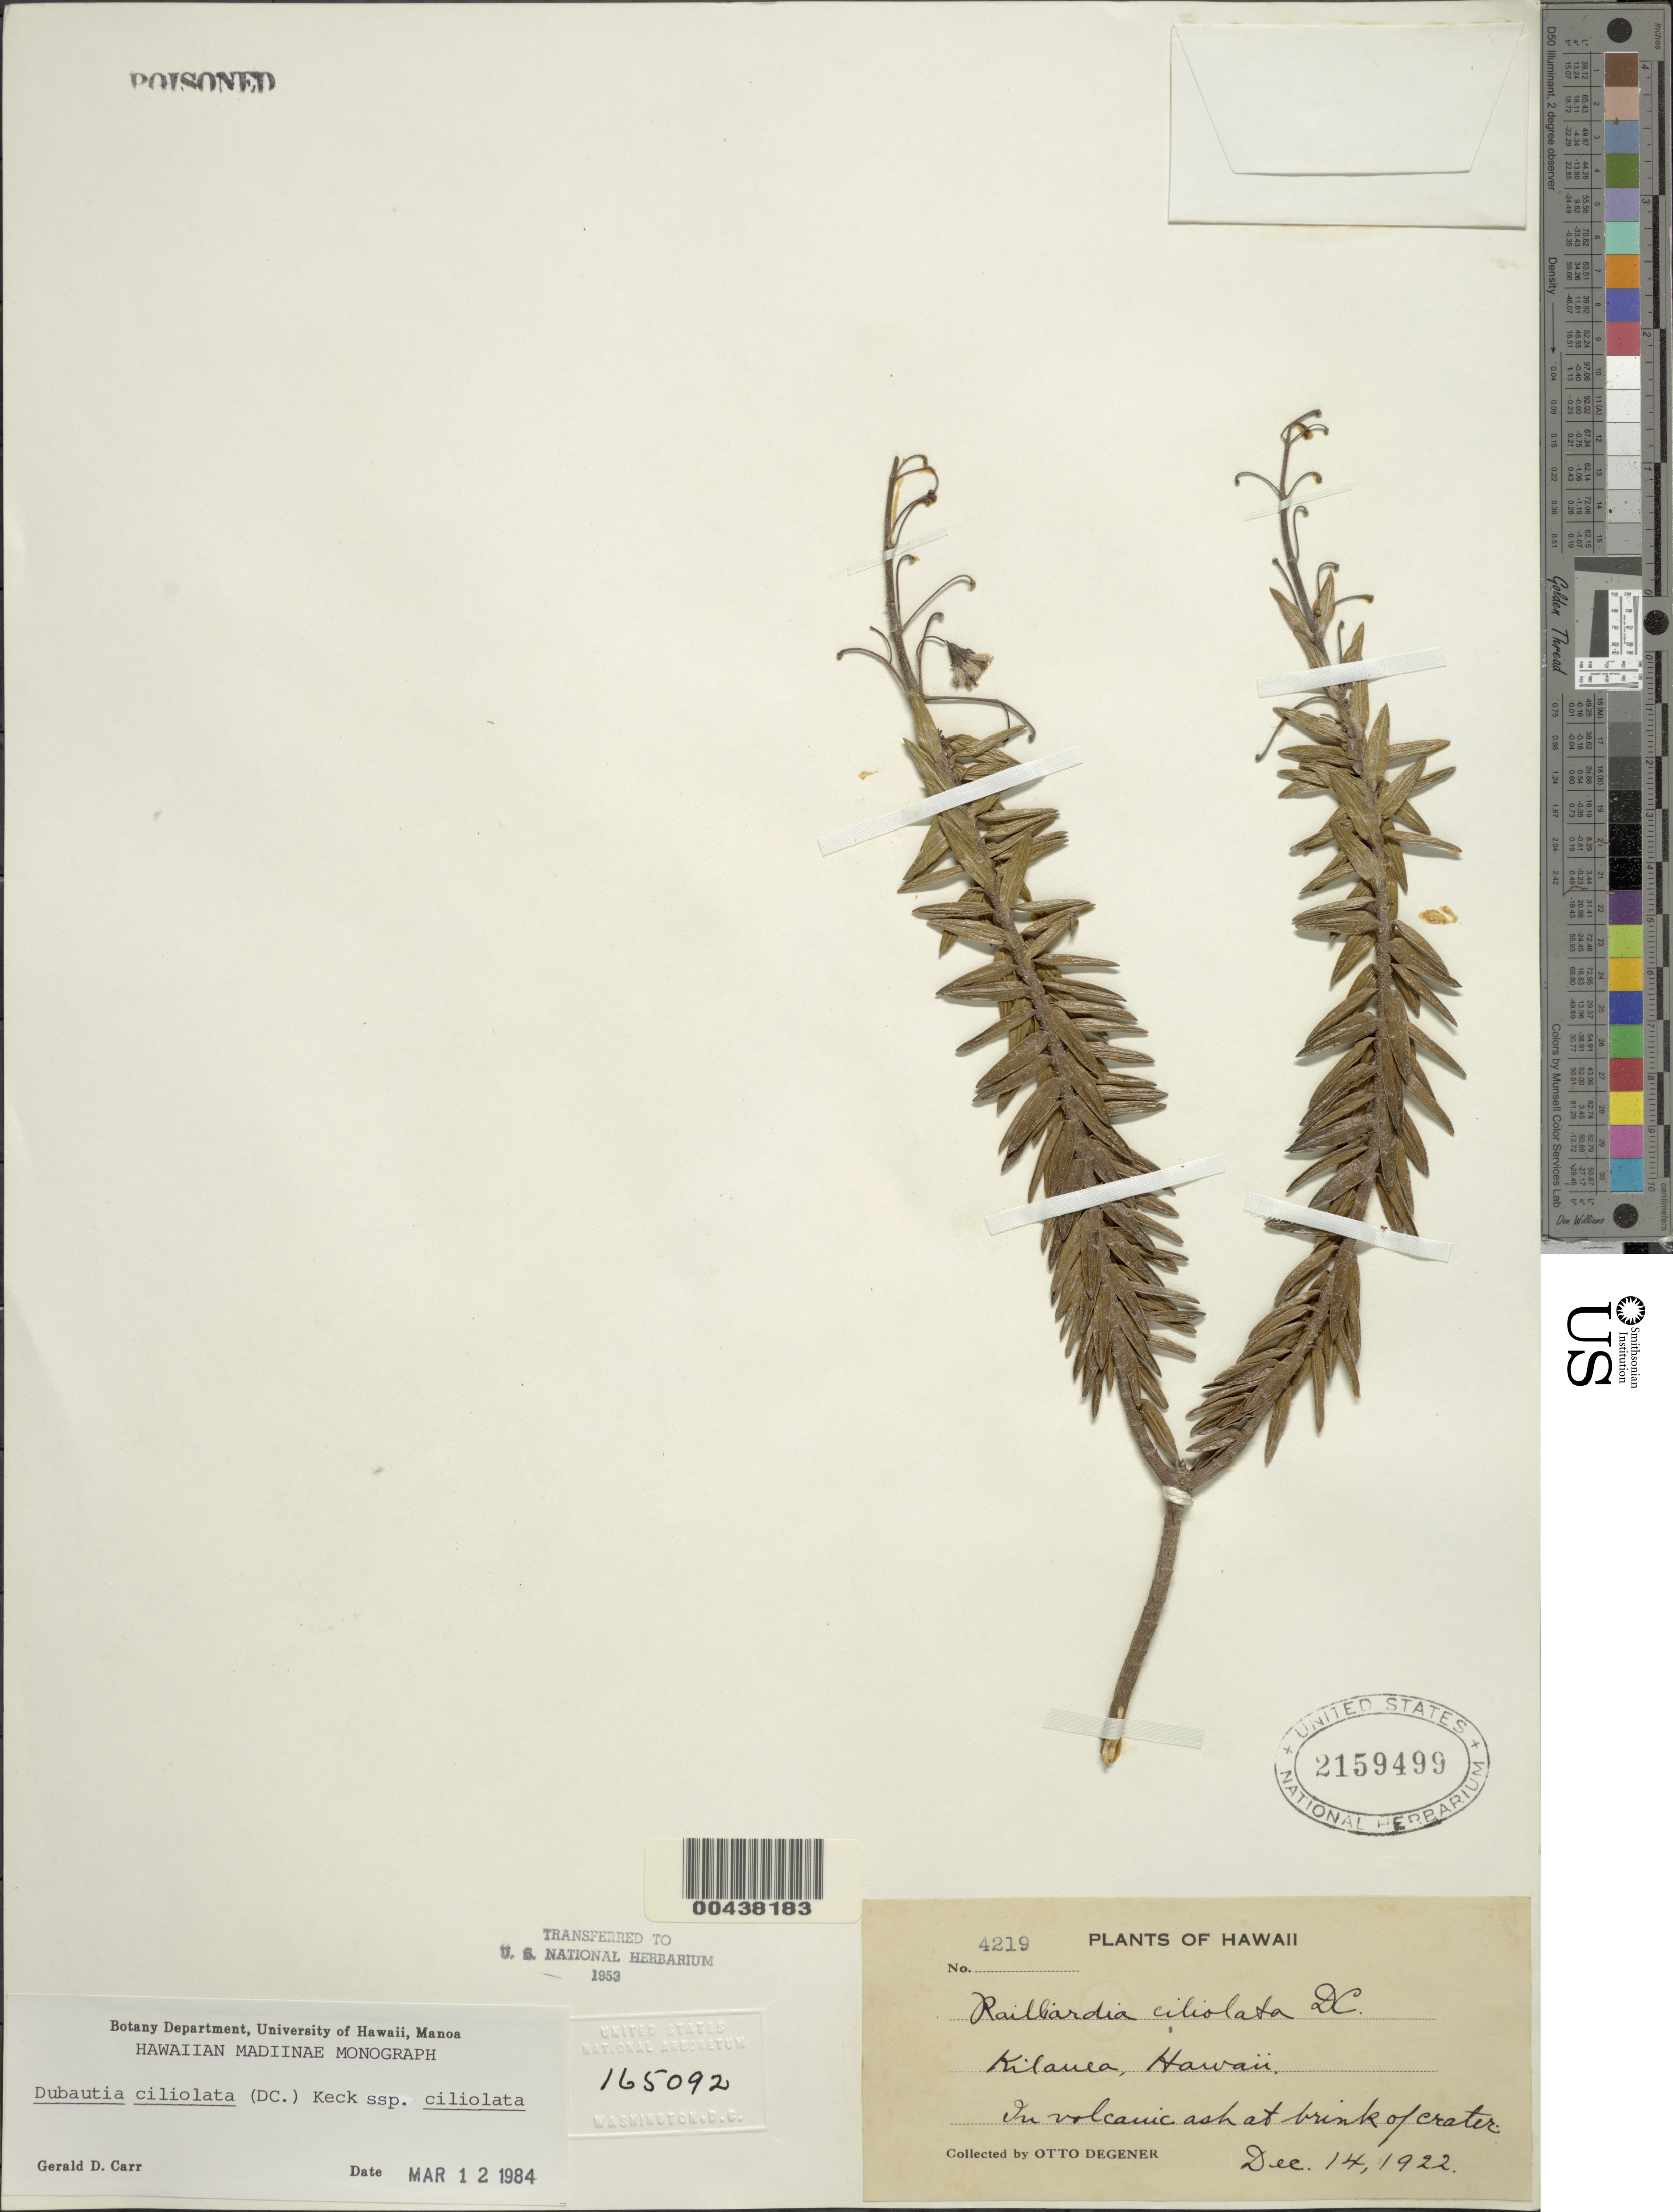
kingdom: Plantae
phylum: Tracheophyta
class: Magnoliopsida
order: Asterales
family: Asteraceae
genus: Dubautia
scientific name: Dubautia ciliolata subsp. ciliolata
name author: (DC.) D.D. Keck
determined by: Carr, G. D.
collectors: O. Degener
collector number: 4219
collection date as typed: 14 Dec 1922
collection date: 1922-12-14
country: United States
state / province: Hawaii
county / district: Hawaii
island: Hawaii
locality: Kilauea, at brink of crater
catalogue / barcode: US 2159499